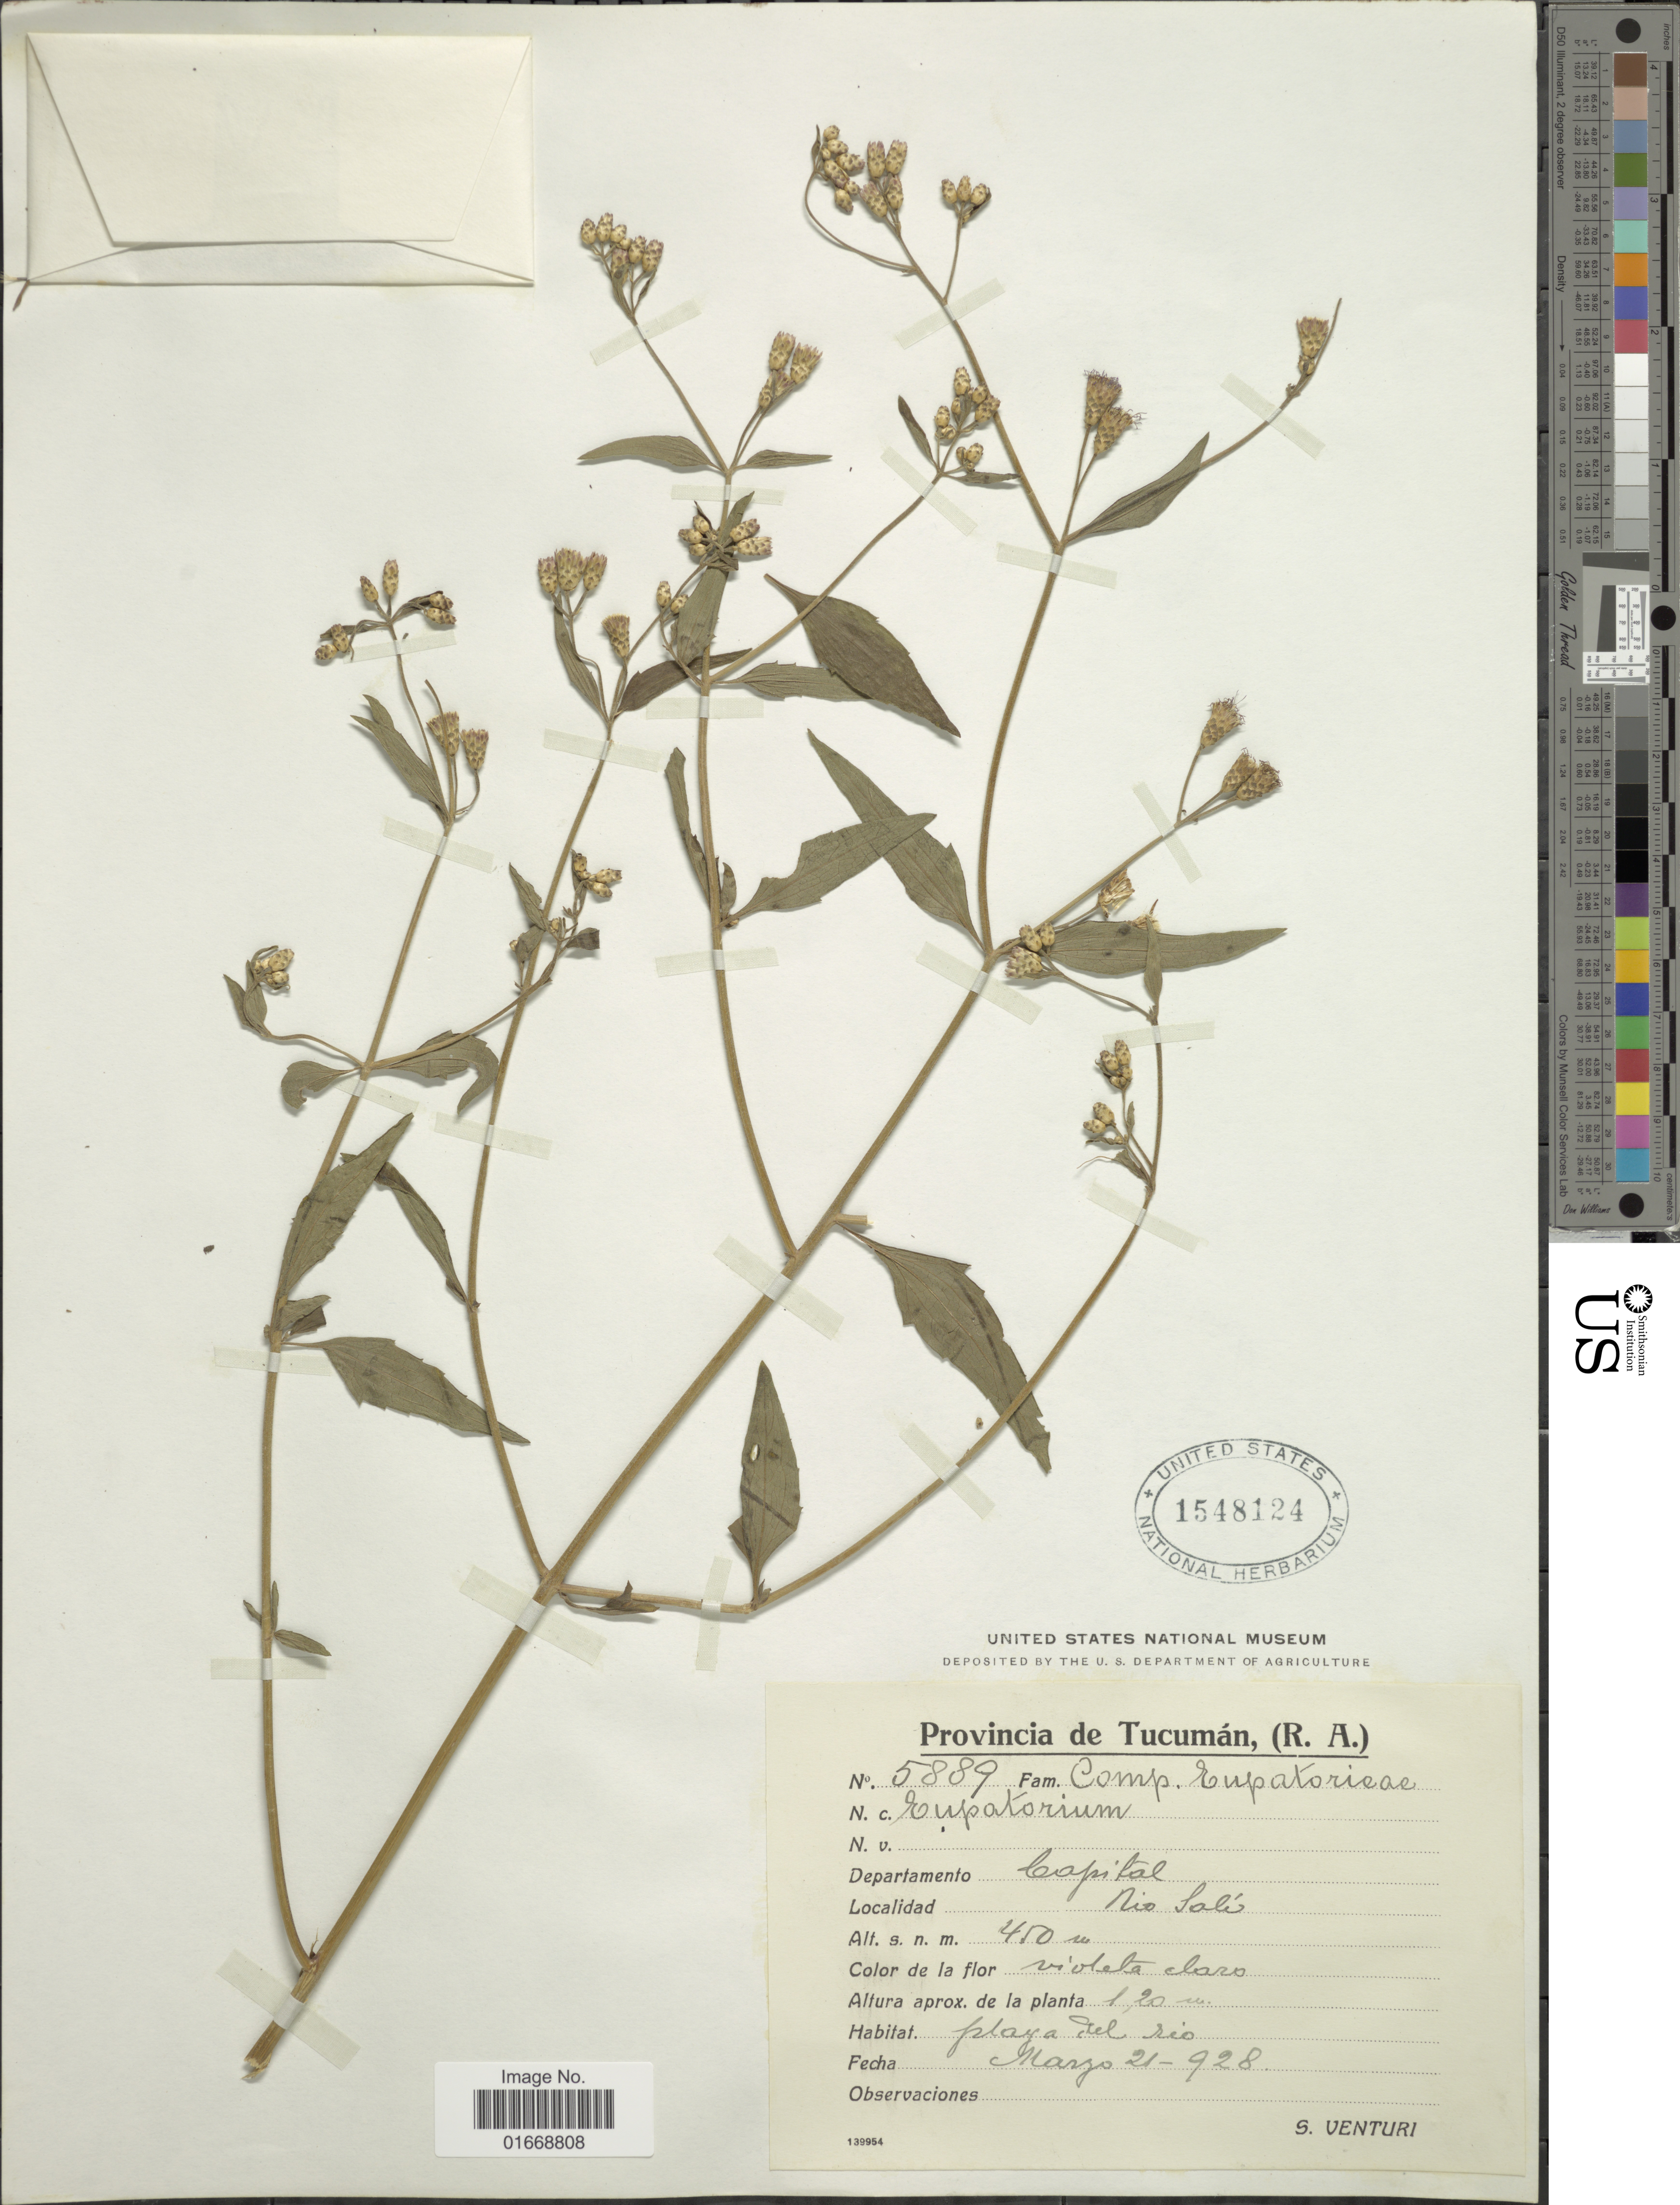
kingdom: Plantae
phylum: Tracheophyta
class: Magnoliopsida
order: Asterales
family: Asteraceae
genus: Chromolaena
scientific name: Chromolaena squarroso-ramosa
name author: (Hieron.) R.M. King & H. Rob.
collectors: S. Venturi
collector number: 5889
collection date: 1928-03-21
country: Argentina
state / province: Tucuman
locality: Departamento Capital, Rio Sali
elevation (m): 450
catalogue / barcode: US 1548124